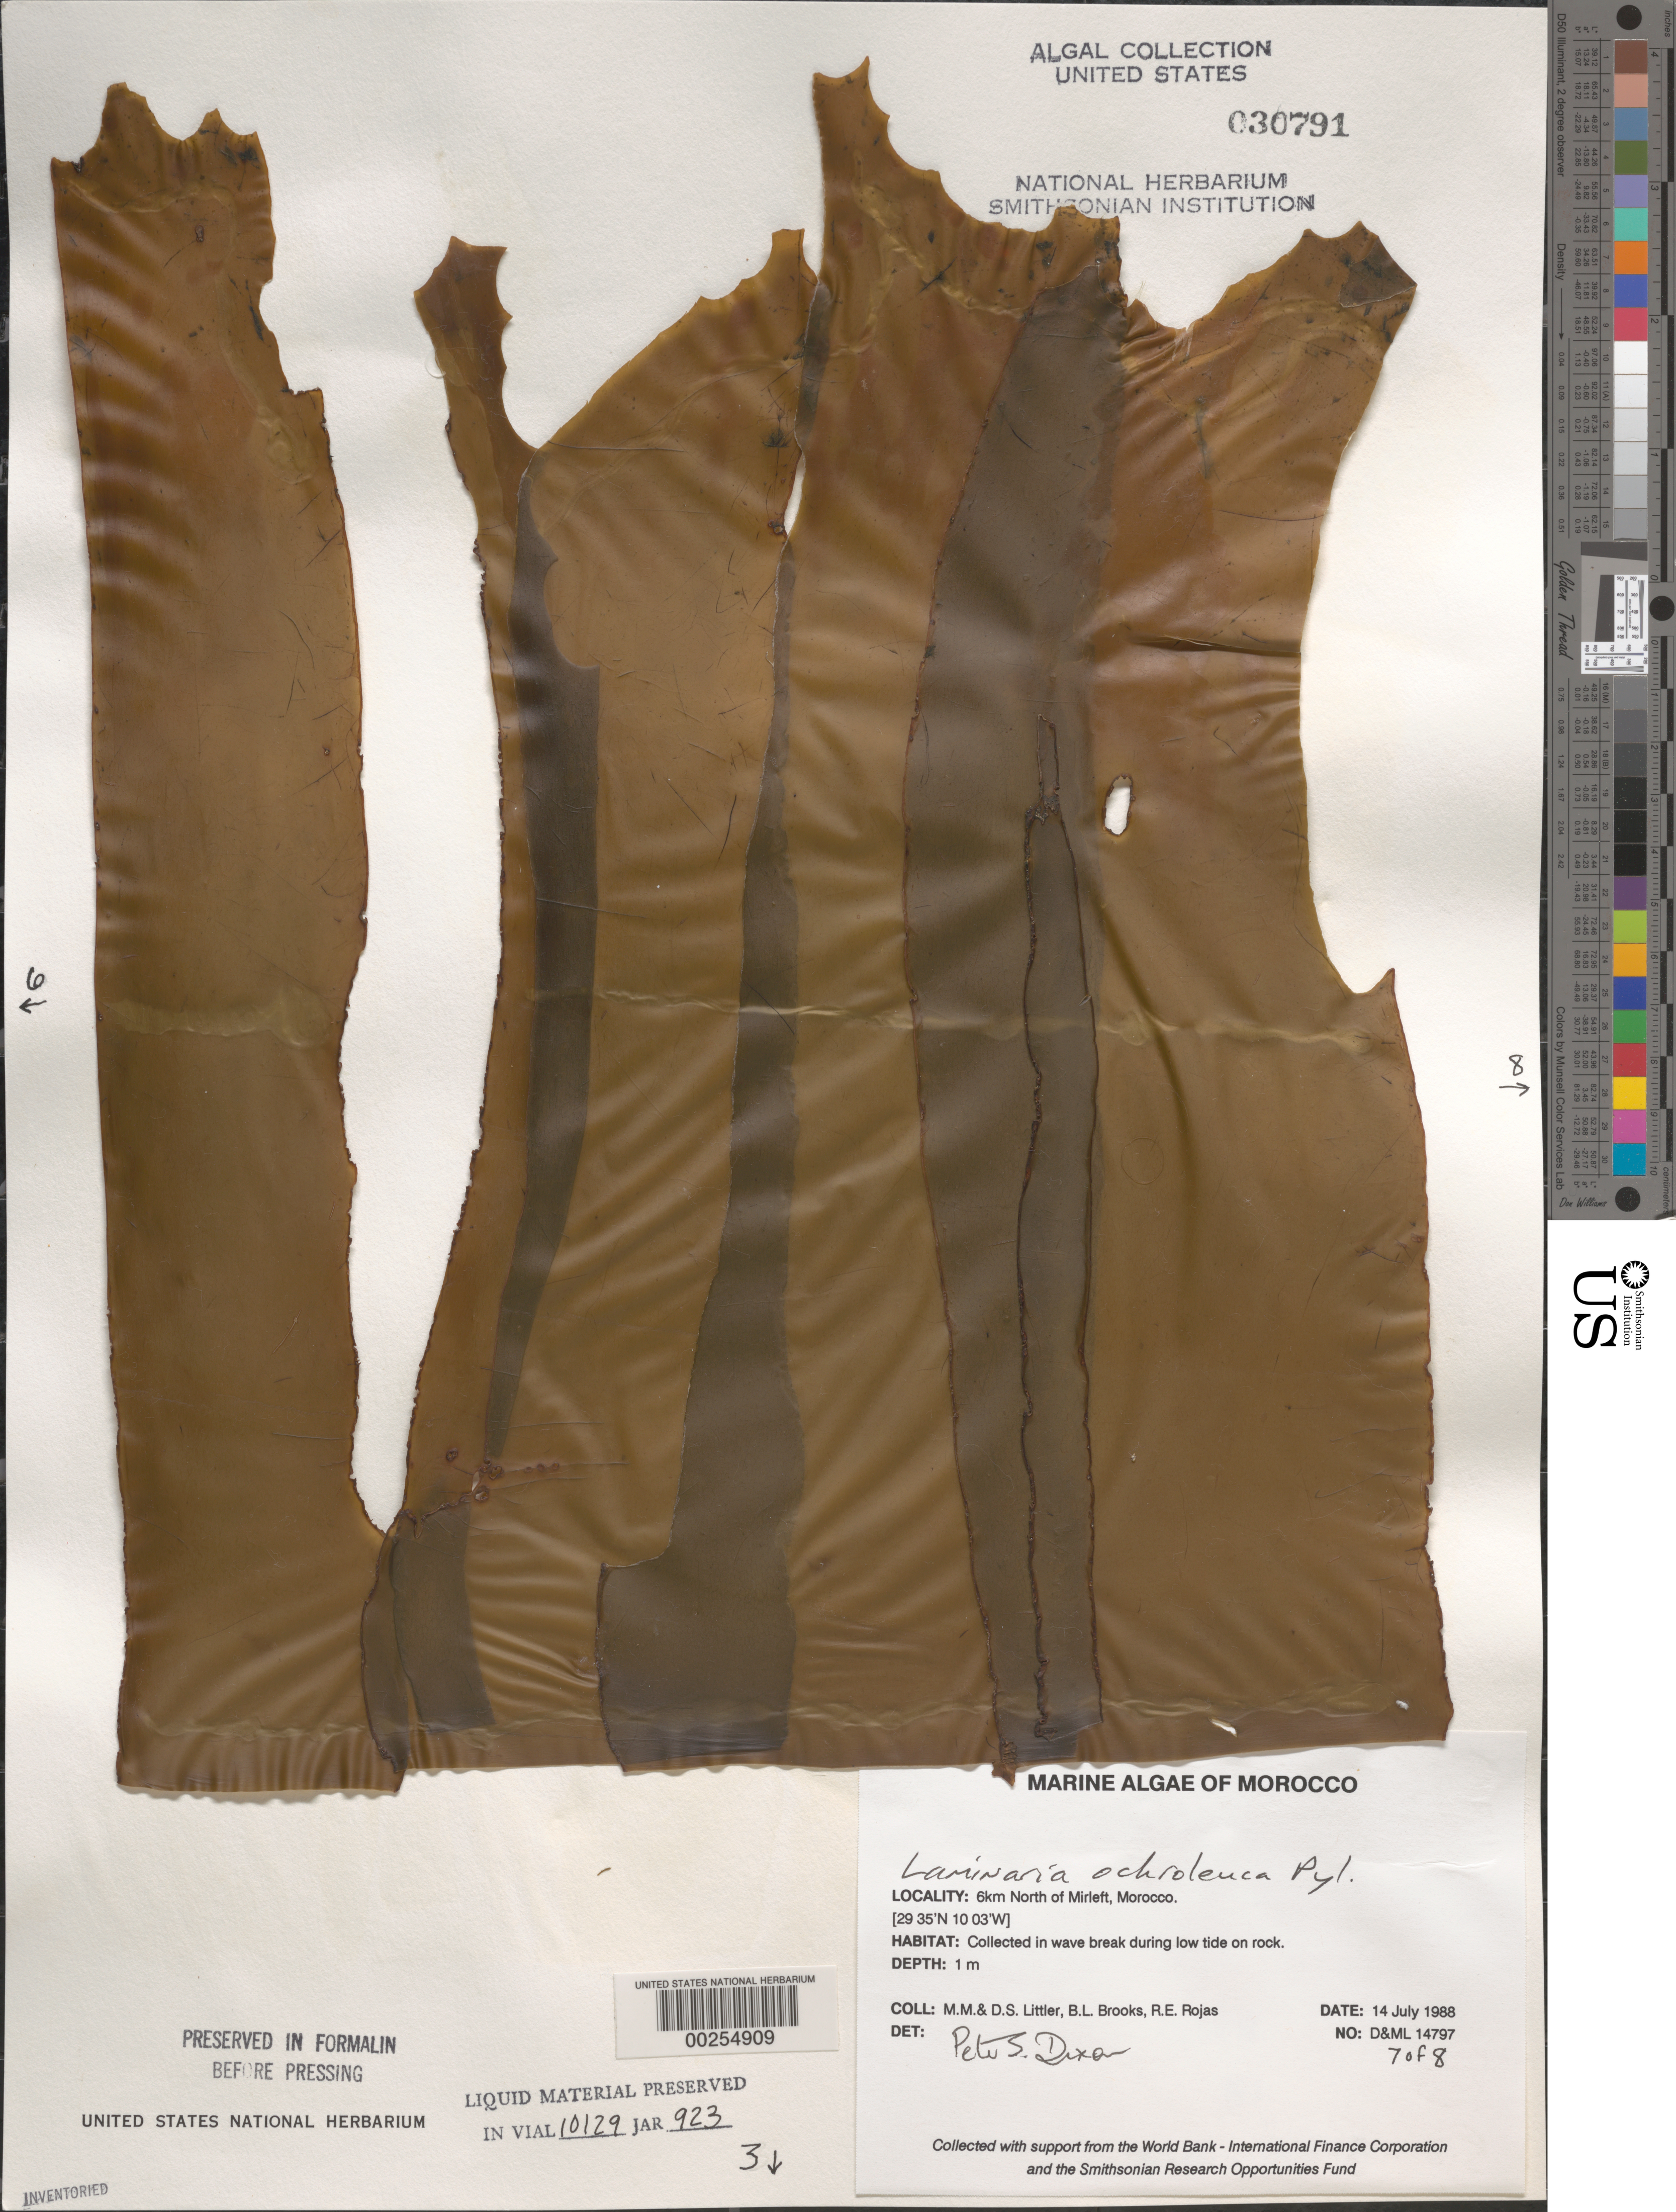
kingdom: Chromista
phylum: Ochrophyta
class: Phaeophyceae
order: Laminariales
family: Laminariaceae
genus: Laminaria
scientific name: Laminaria ochroleuca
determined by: Dixon, P. S.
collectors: M. M. Littler, D. S. Littler, B. Brooks & R. Rojas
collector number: D&ML 14797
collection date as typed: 14 Jul 1988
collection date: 1988-07-14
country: Morocco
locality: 6 km north of Mirleft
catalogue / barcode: US 30791